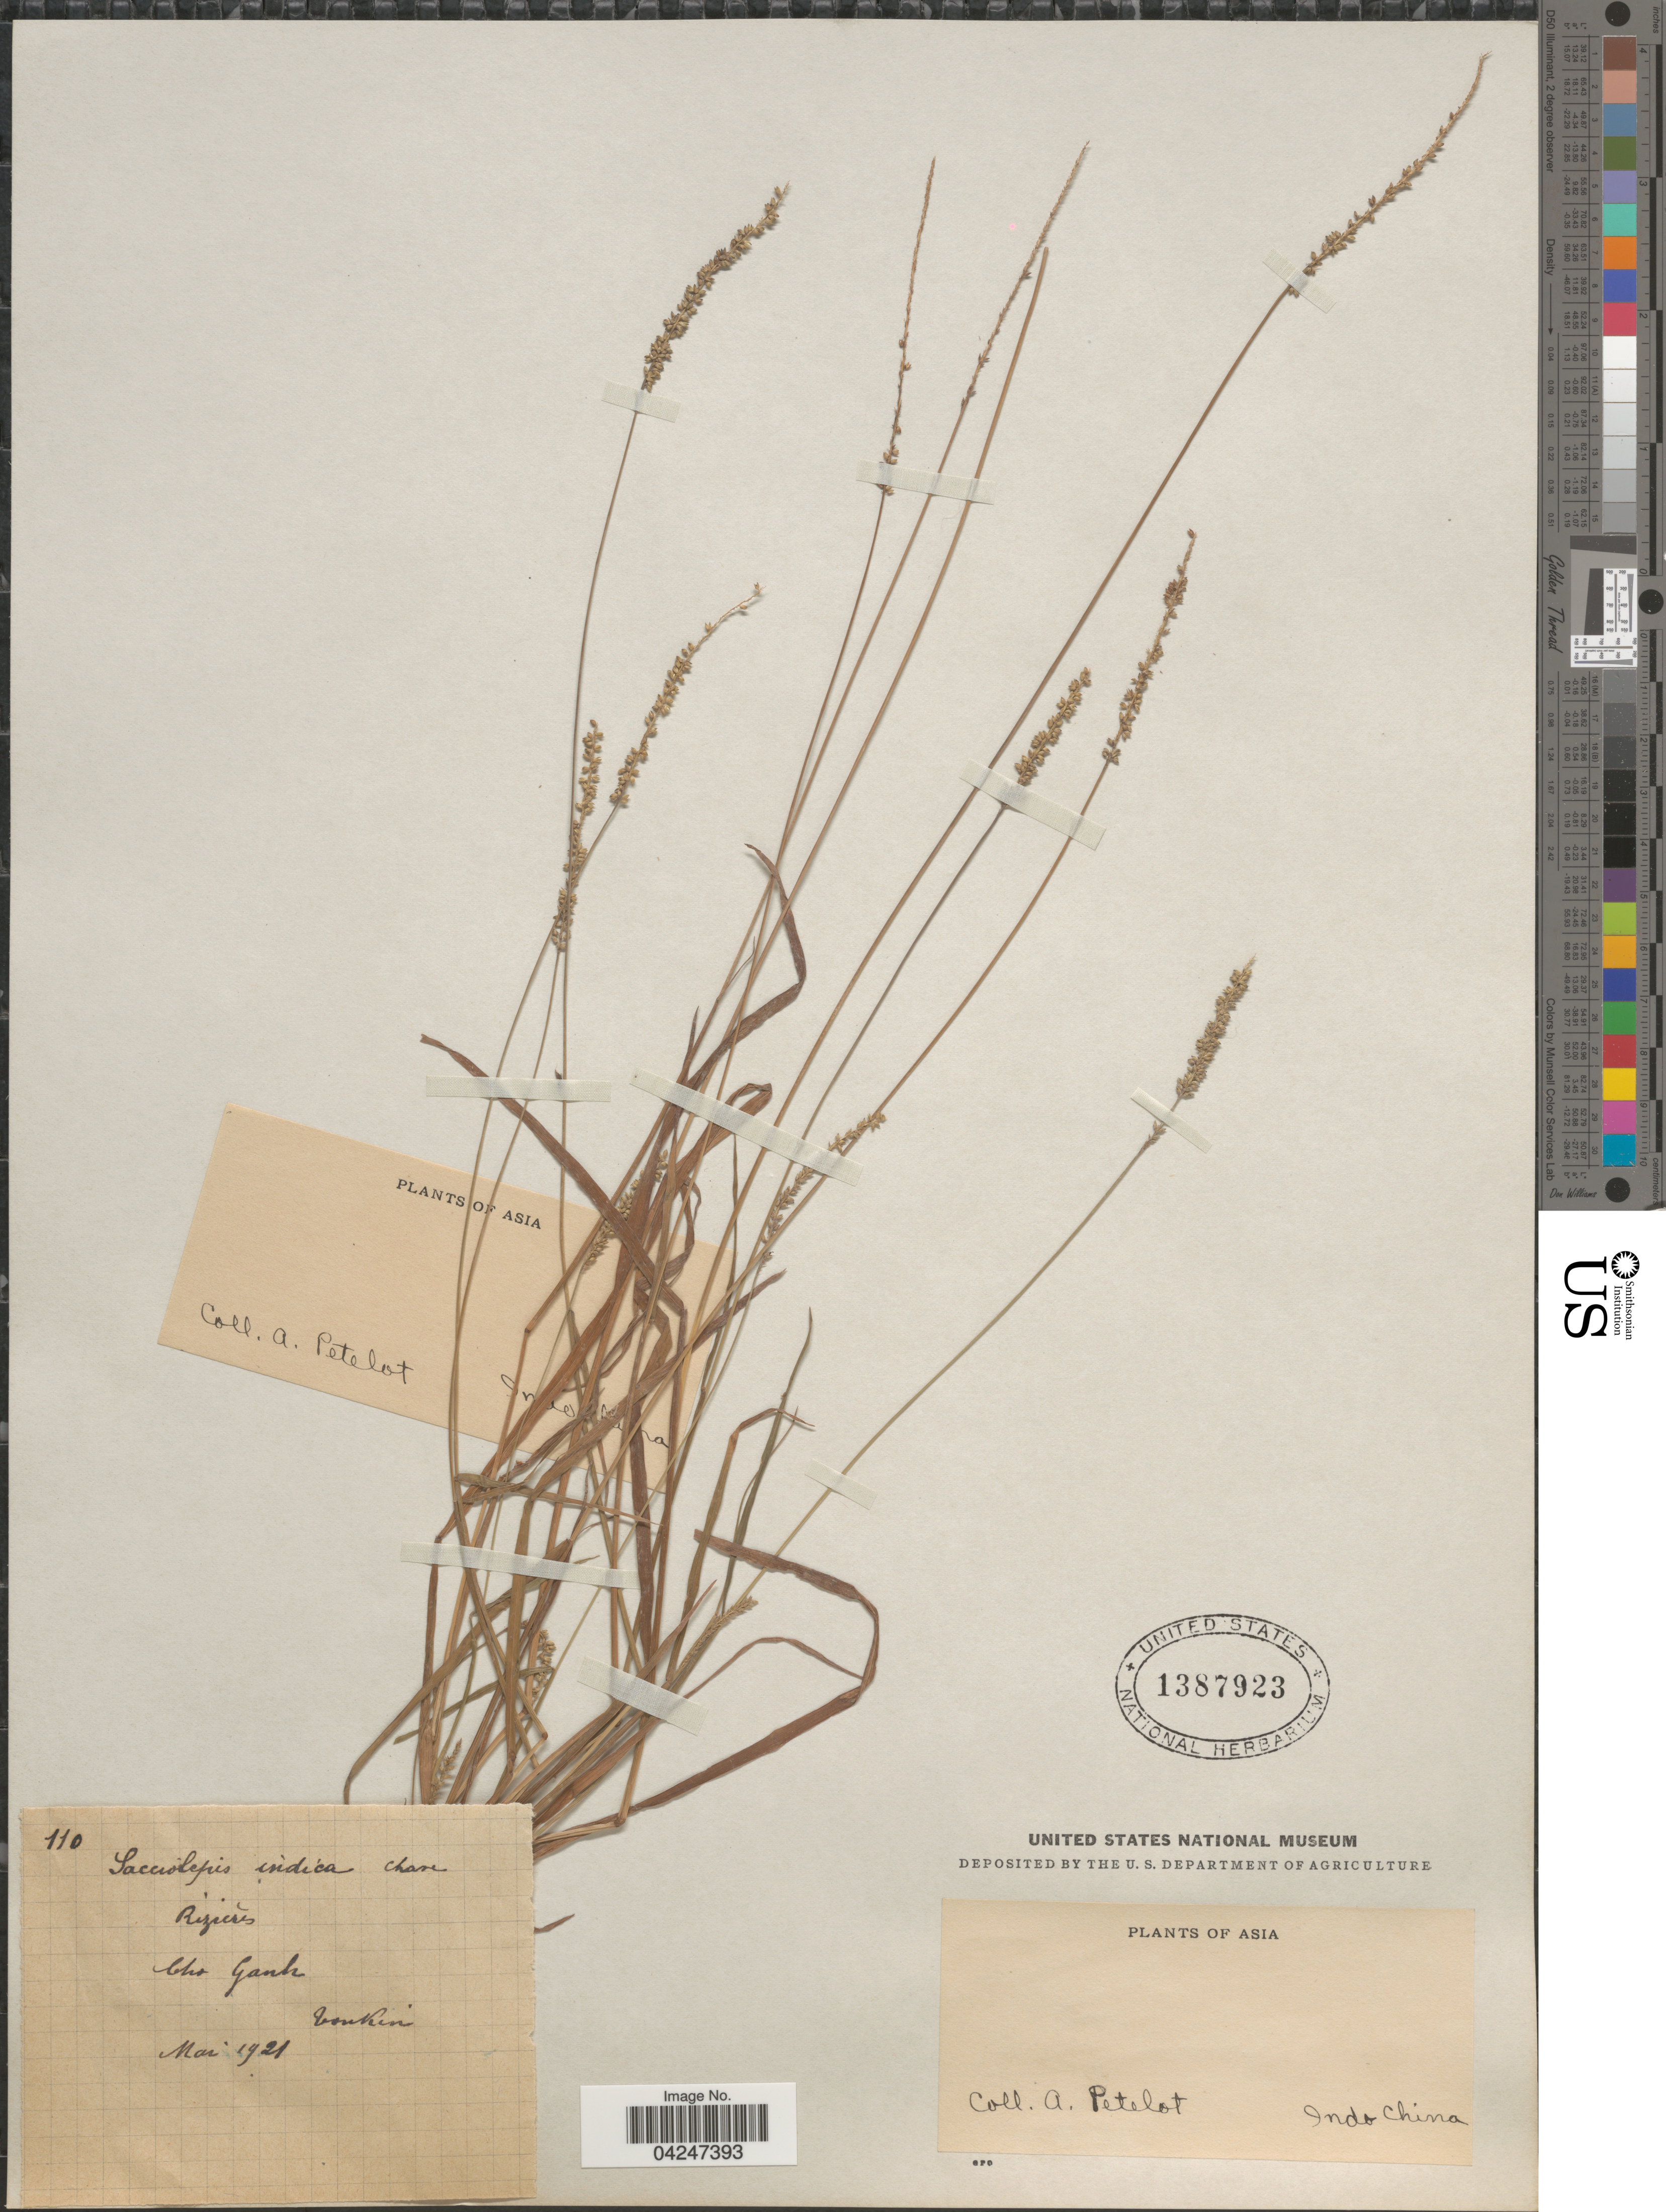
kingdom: Plantae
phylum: Tracheophyta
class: Liliopsida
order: Poales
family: Poaceae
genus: Sacciolepis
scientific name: Sacciolepis indica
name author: (L.) Chase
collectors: A. Petelot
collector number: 110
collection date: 1921-05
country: Vietnam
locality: Rizières. Cho Ganh. Indo China. Tonkin.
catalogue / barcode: US 1387923